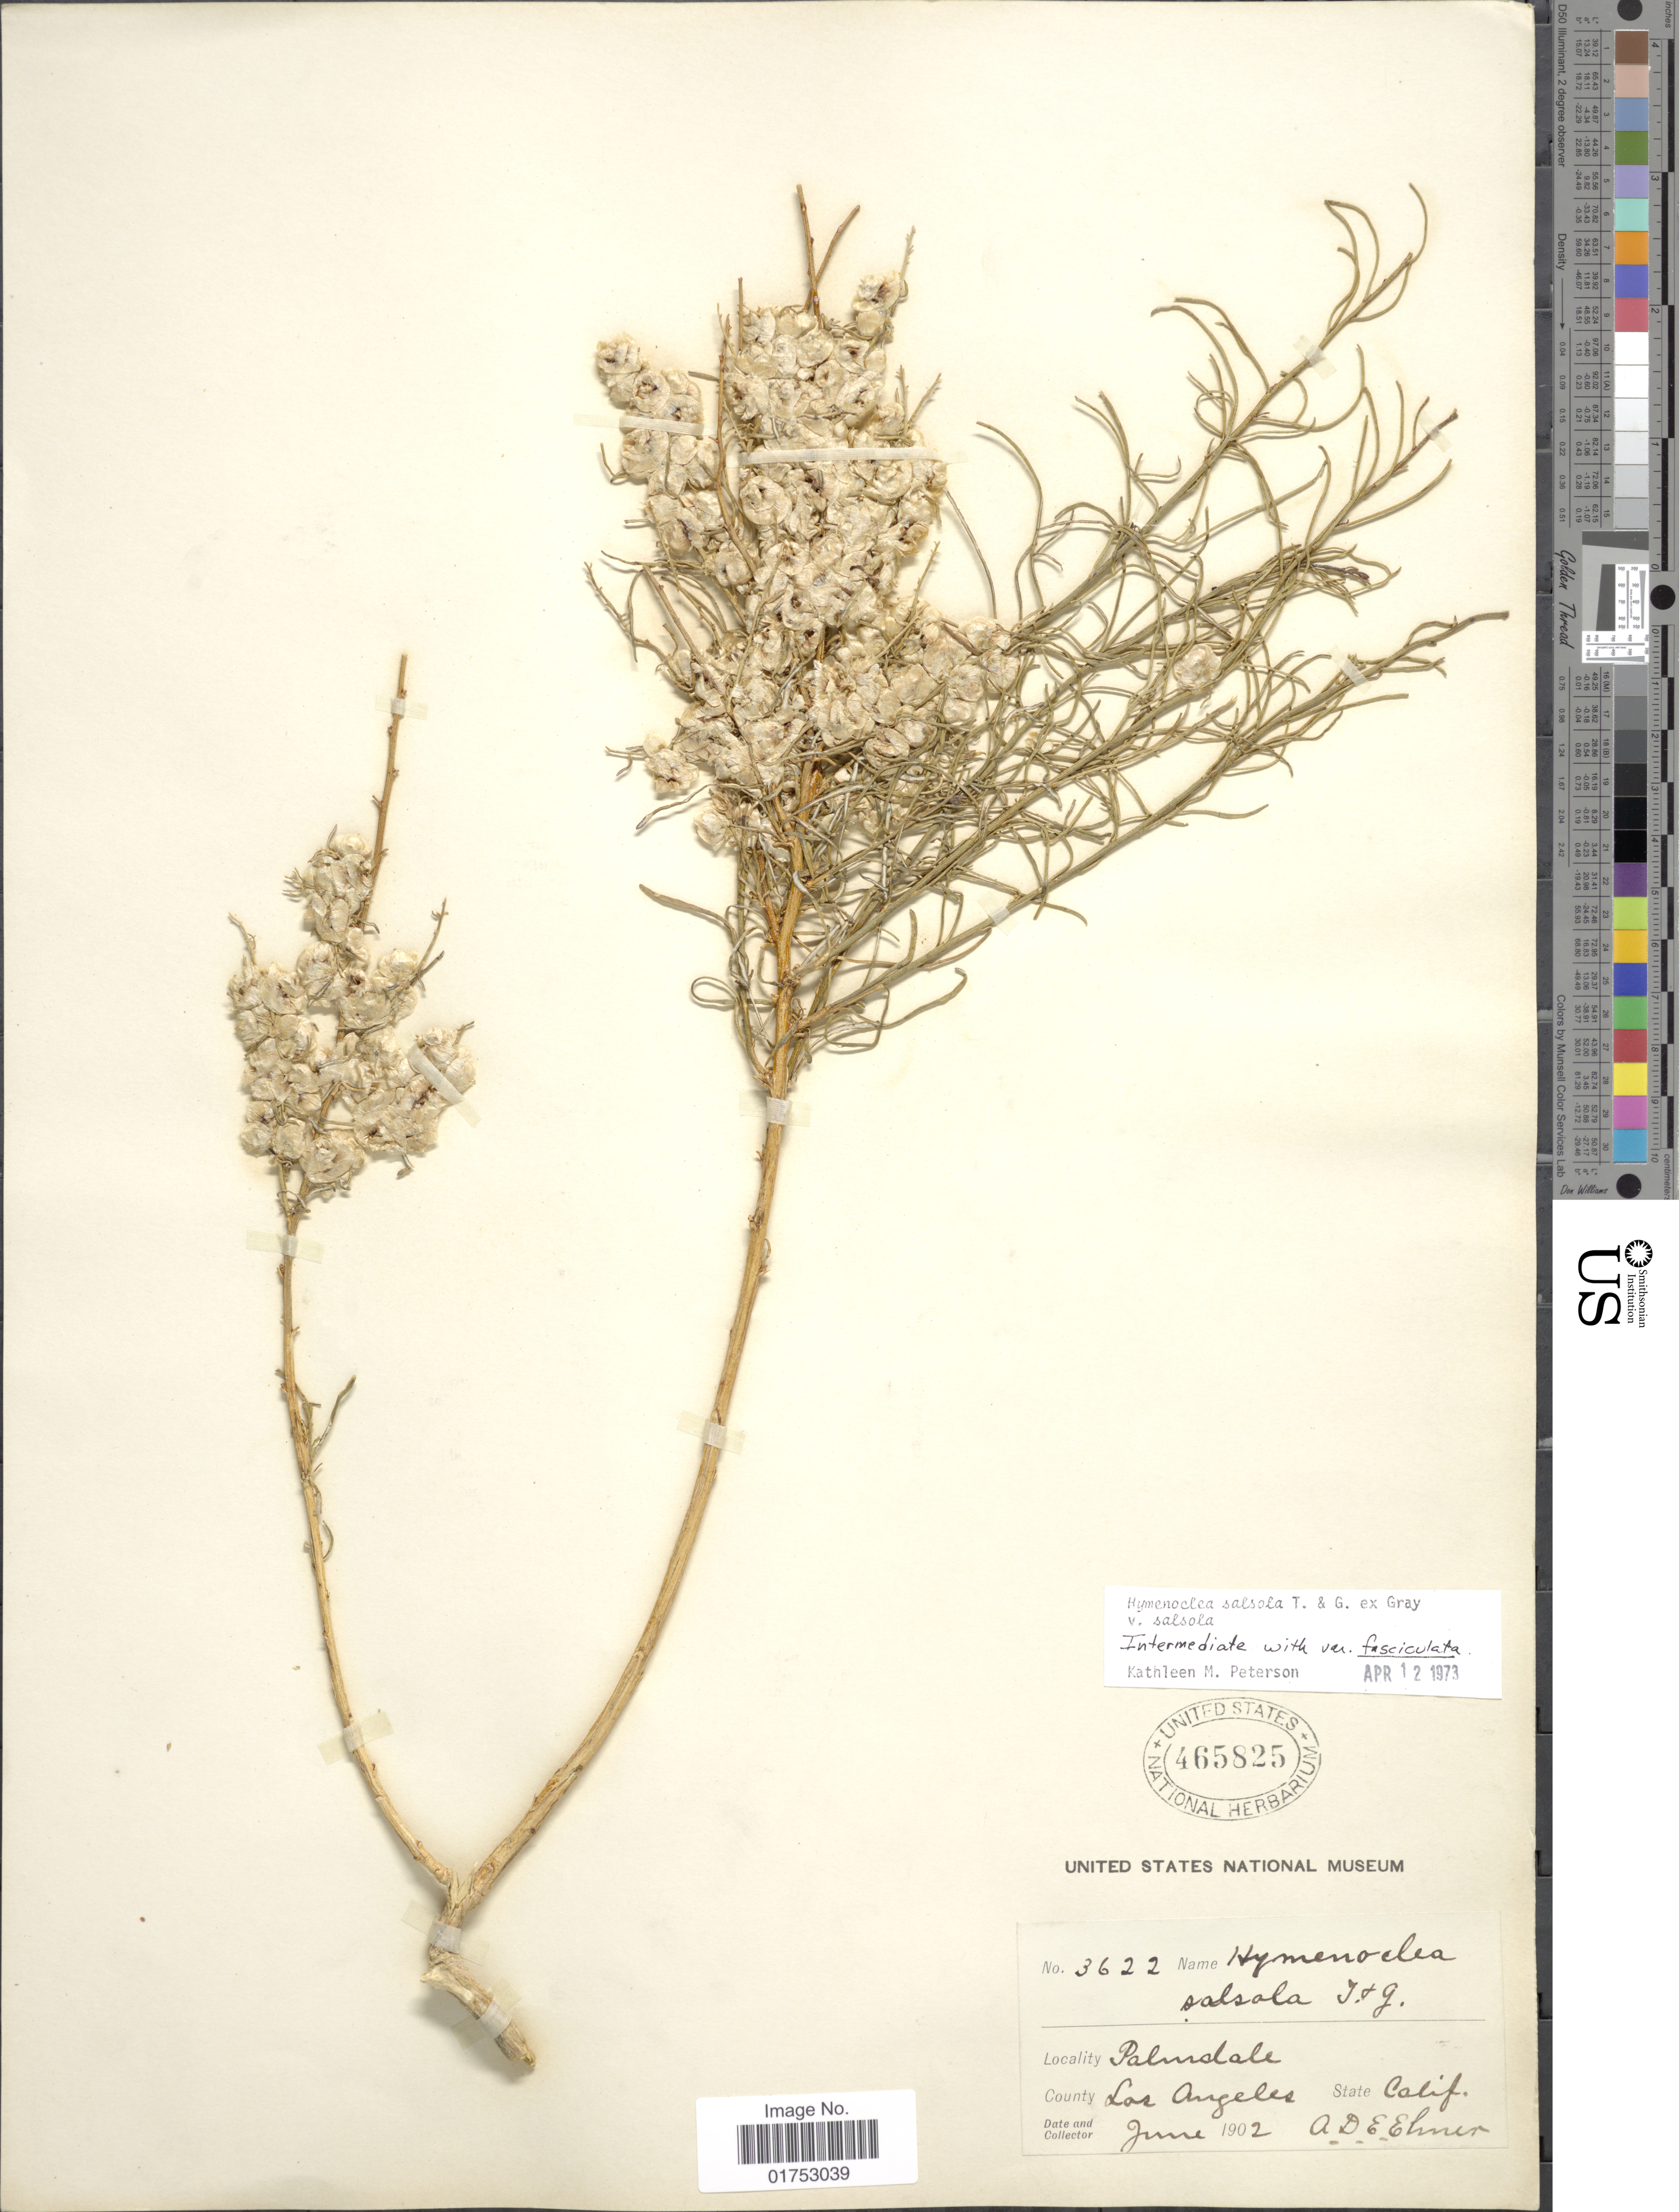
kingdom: Plantae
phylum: Tracheophyta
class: Magnoliopsida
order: Asterales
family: Asteraceae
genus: Hymenoclea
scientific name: Hymenoclea salsola var. salsola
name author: Torr. & A. Gray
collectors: A. D. E. Elmer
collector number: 3622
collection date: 1902-06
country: United States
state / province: California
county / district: Los Angeles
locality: Palmsdale, County Los Angeles, State Calif.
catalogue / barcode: US 465825